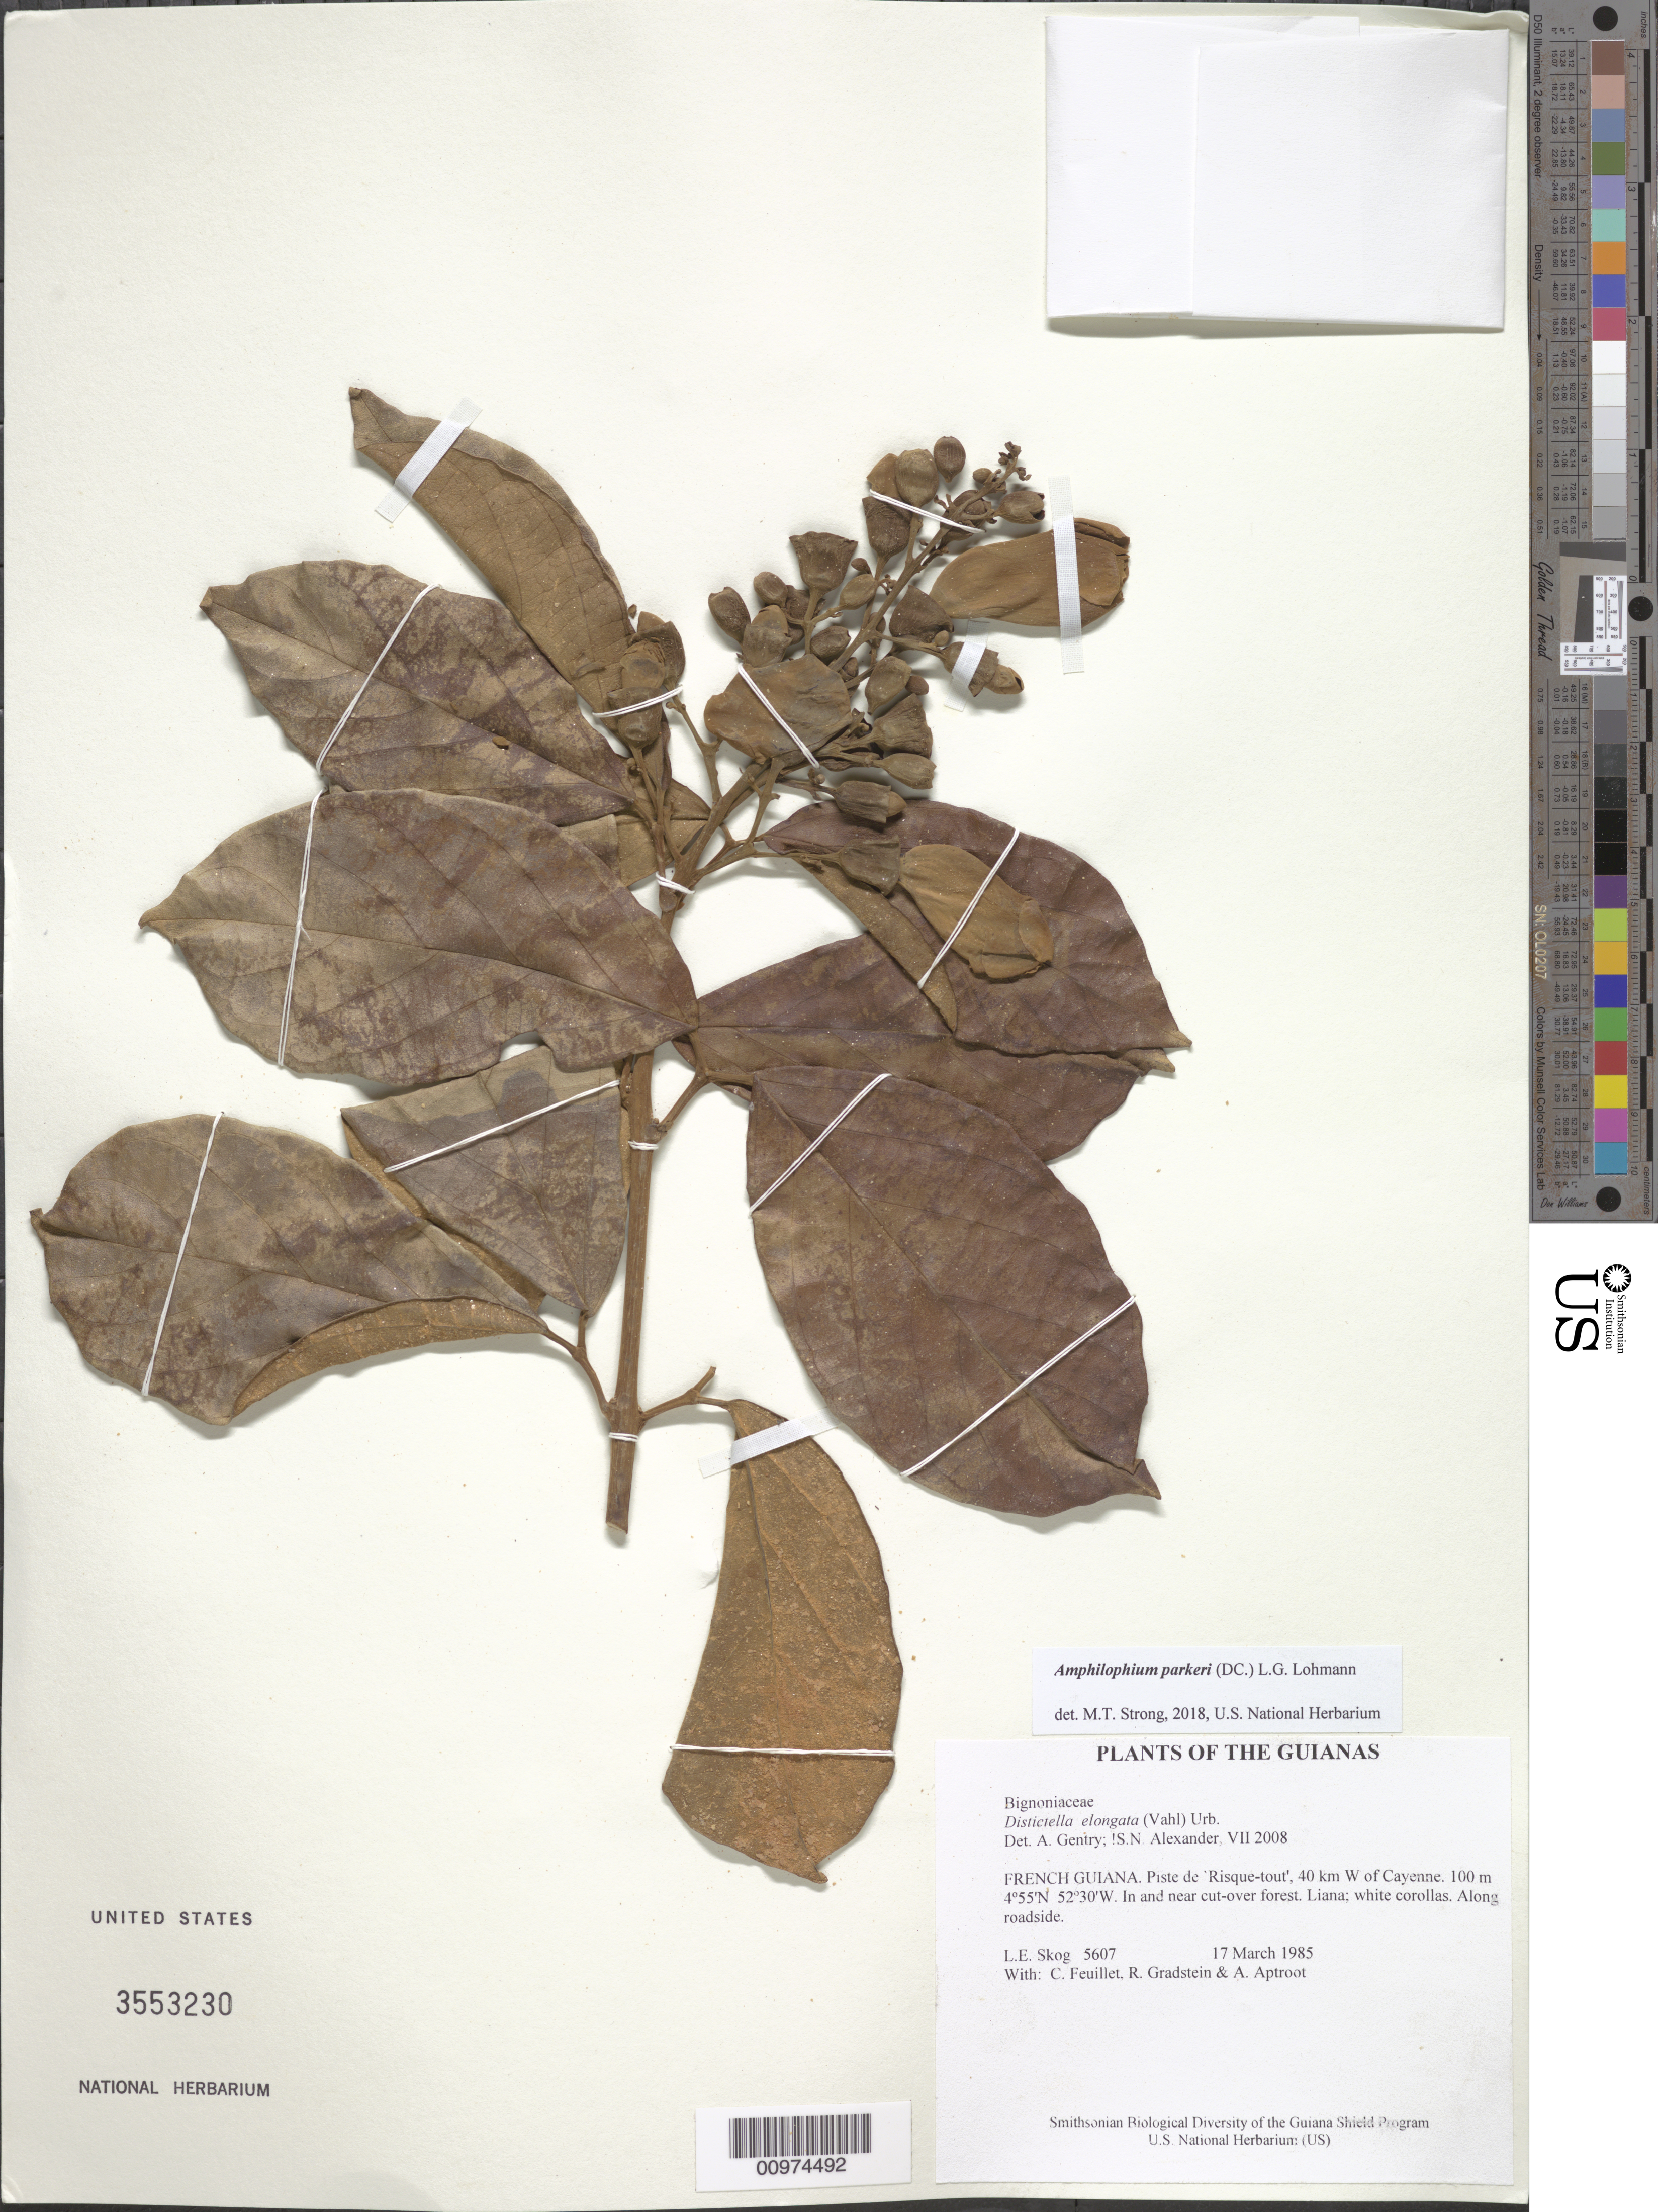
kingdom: Plantae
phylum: Tracheophyta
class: Magnoliopsida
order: Lamiales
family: Bignoniaceae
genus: Amphilophium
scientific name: Amphilophium parkeri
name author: (DC.) L.G. Lohmann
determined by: Strong, M. T., (US), Smithsonian Institution - National Museum of Natural History (UNITED STATES)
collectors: L. E. Skog, C. Feuillet, R. Gradstein & A. Aptroot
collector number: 5607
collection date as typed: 17 March 1985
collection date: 1985-03-17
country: French Guiana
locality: Piste de 'Risque-tout', 40 km W of Cayenne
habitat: In and near cut-over forest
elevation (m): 100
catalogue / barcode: US 3553230